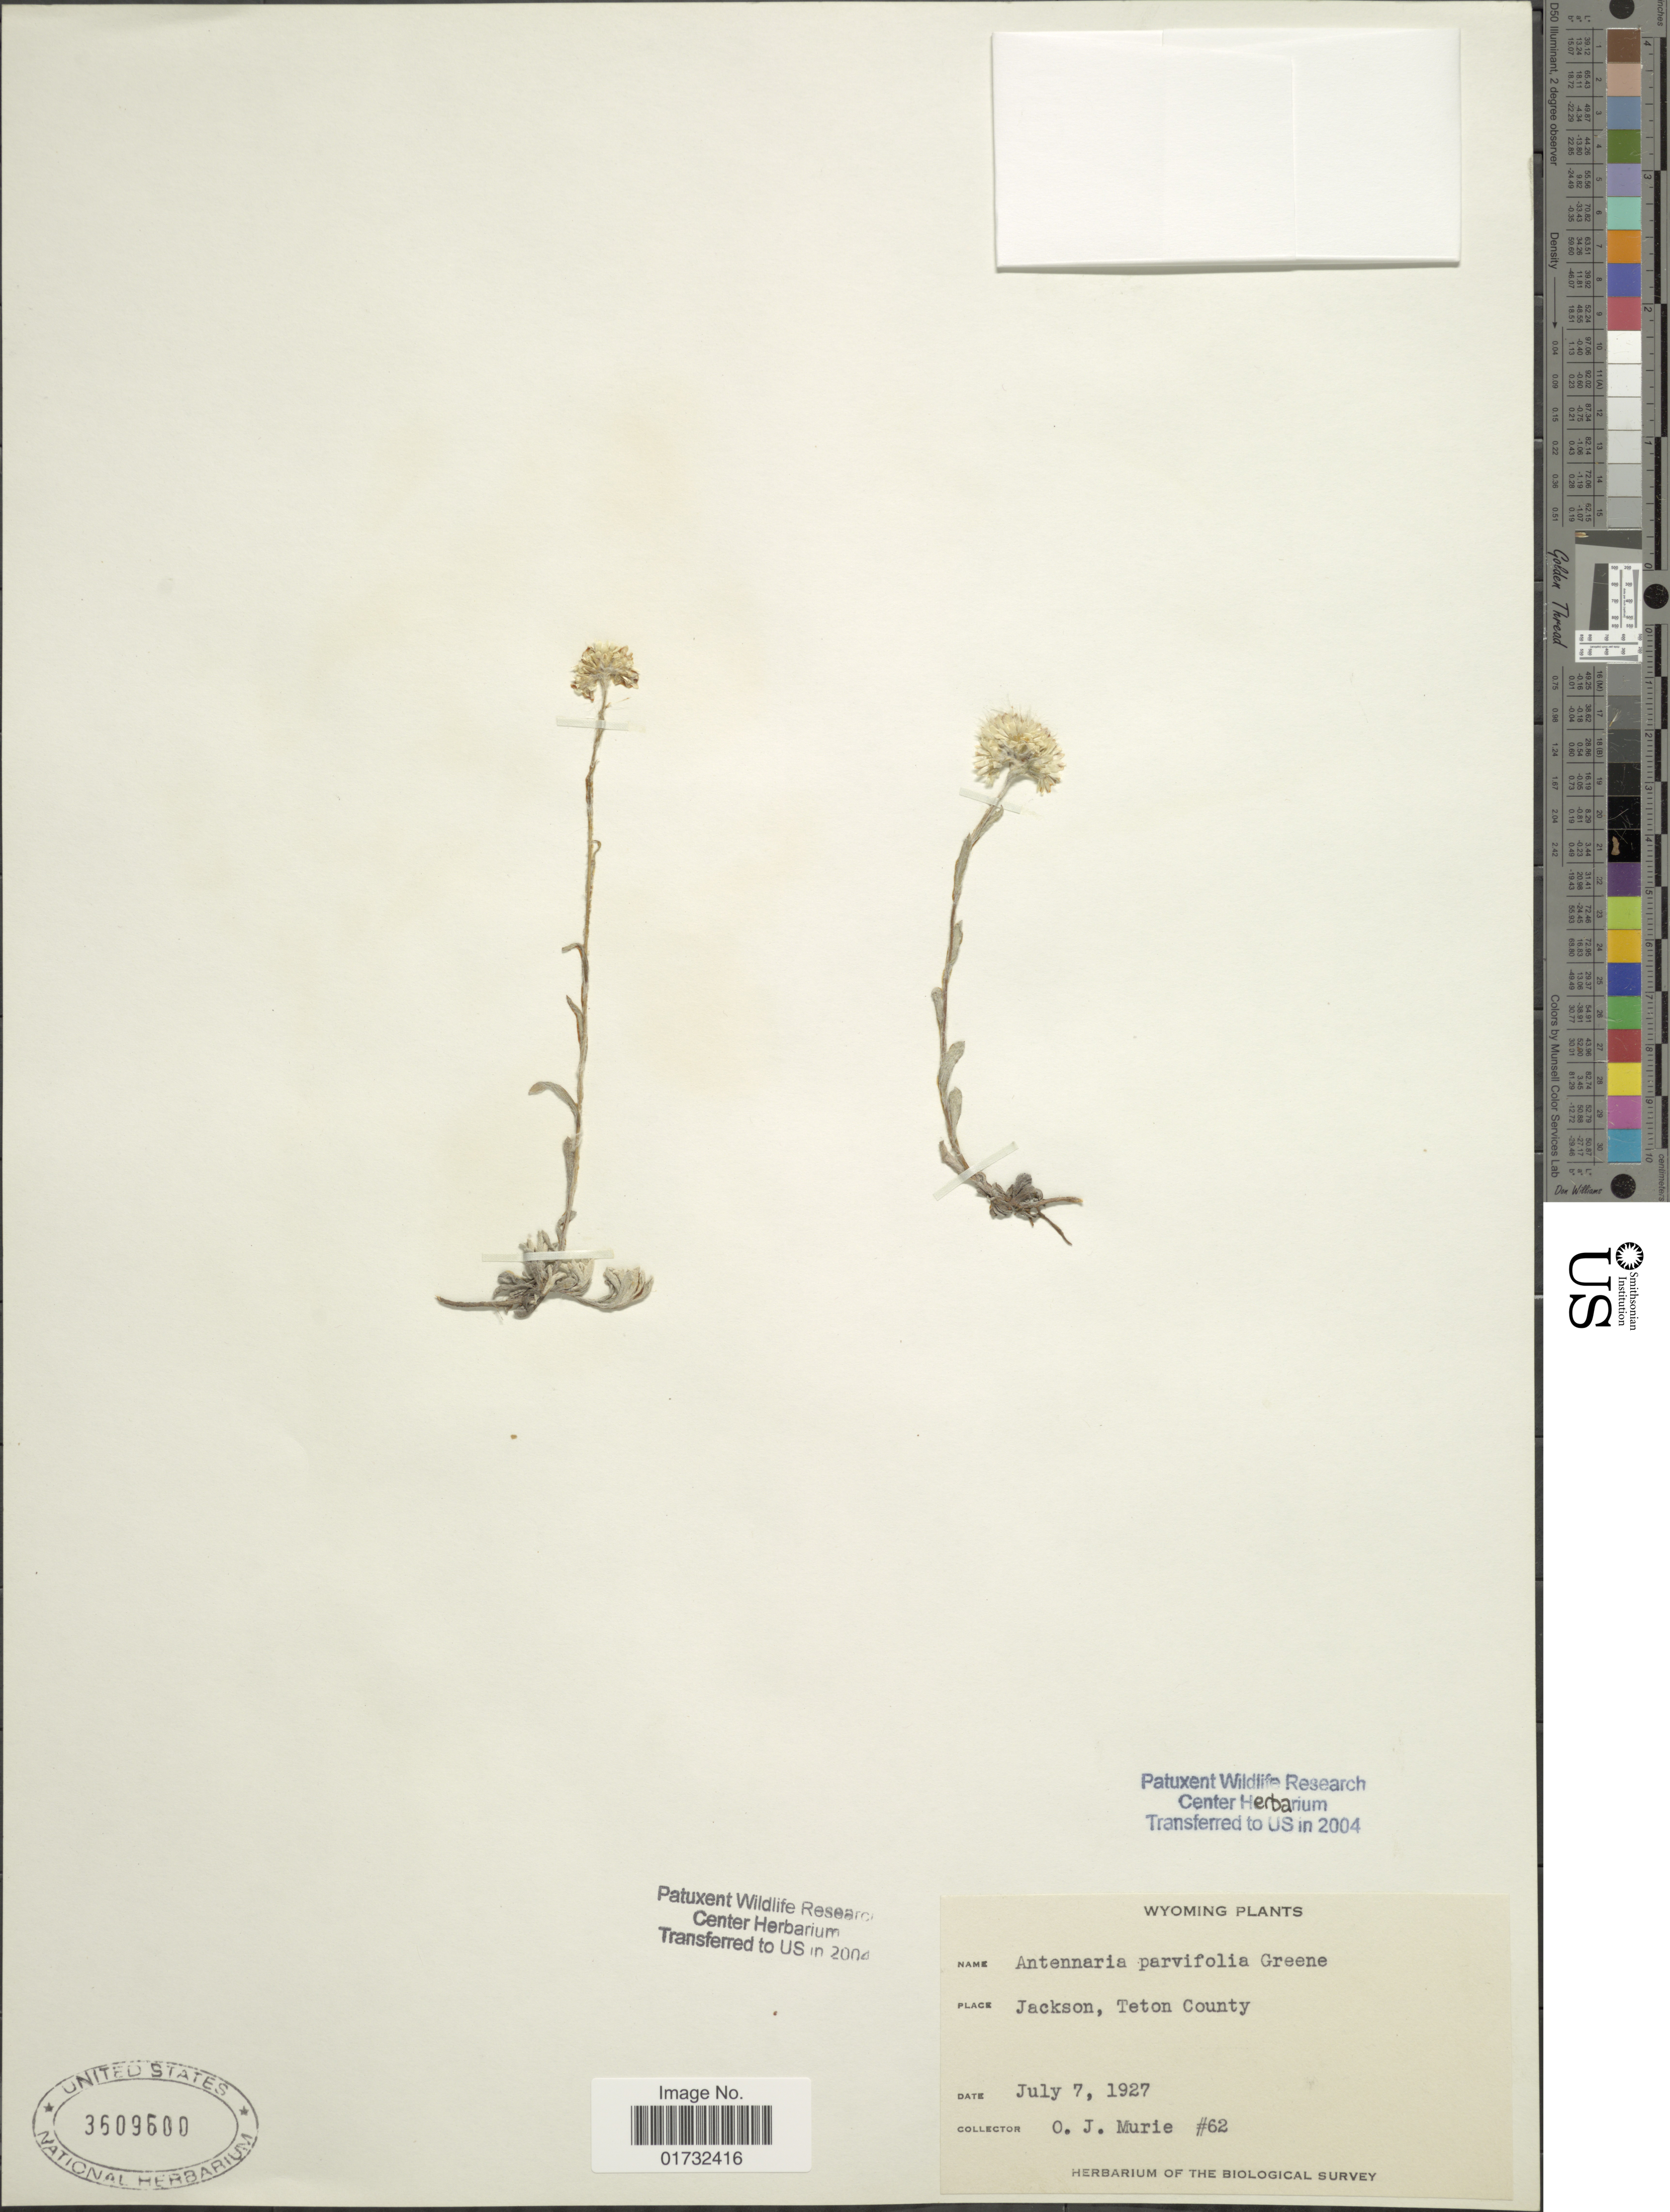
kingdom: Plantae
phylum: Tracheophyta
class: Magnoliopsida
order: Asterales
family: Asteraceae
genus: Antennaria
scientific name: Antennaria parvifolia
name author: Nutt.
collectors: O. Murie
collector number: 62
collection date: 1927-07-07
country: United States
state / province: Wyoming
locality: Jackson, Teton County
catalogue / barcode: US 3609600